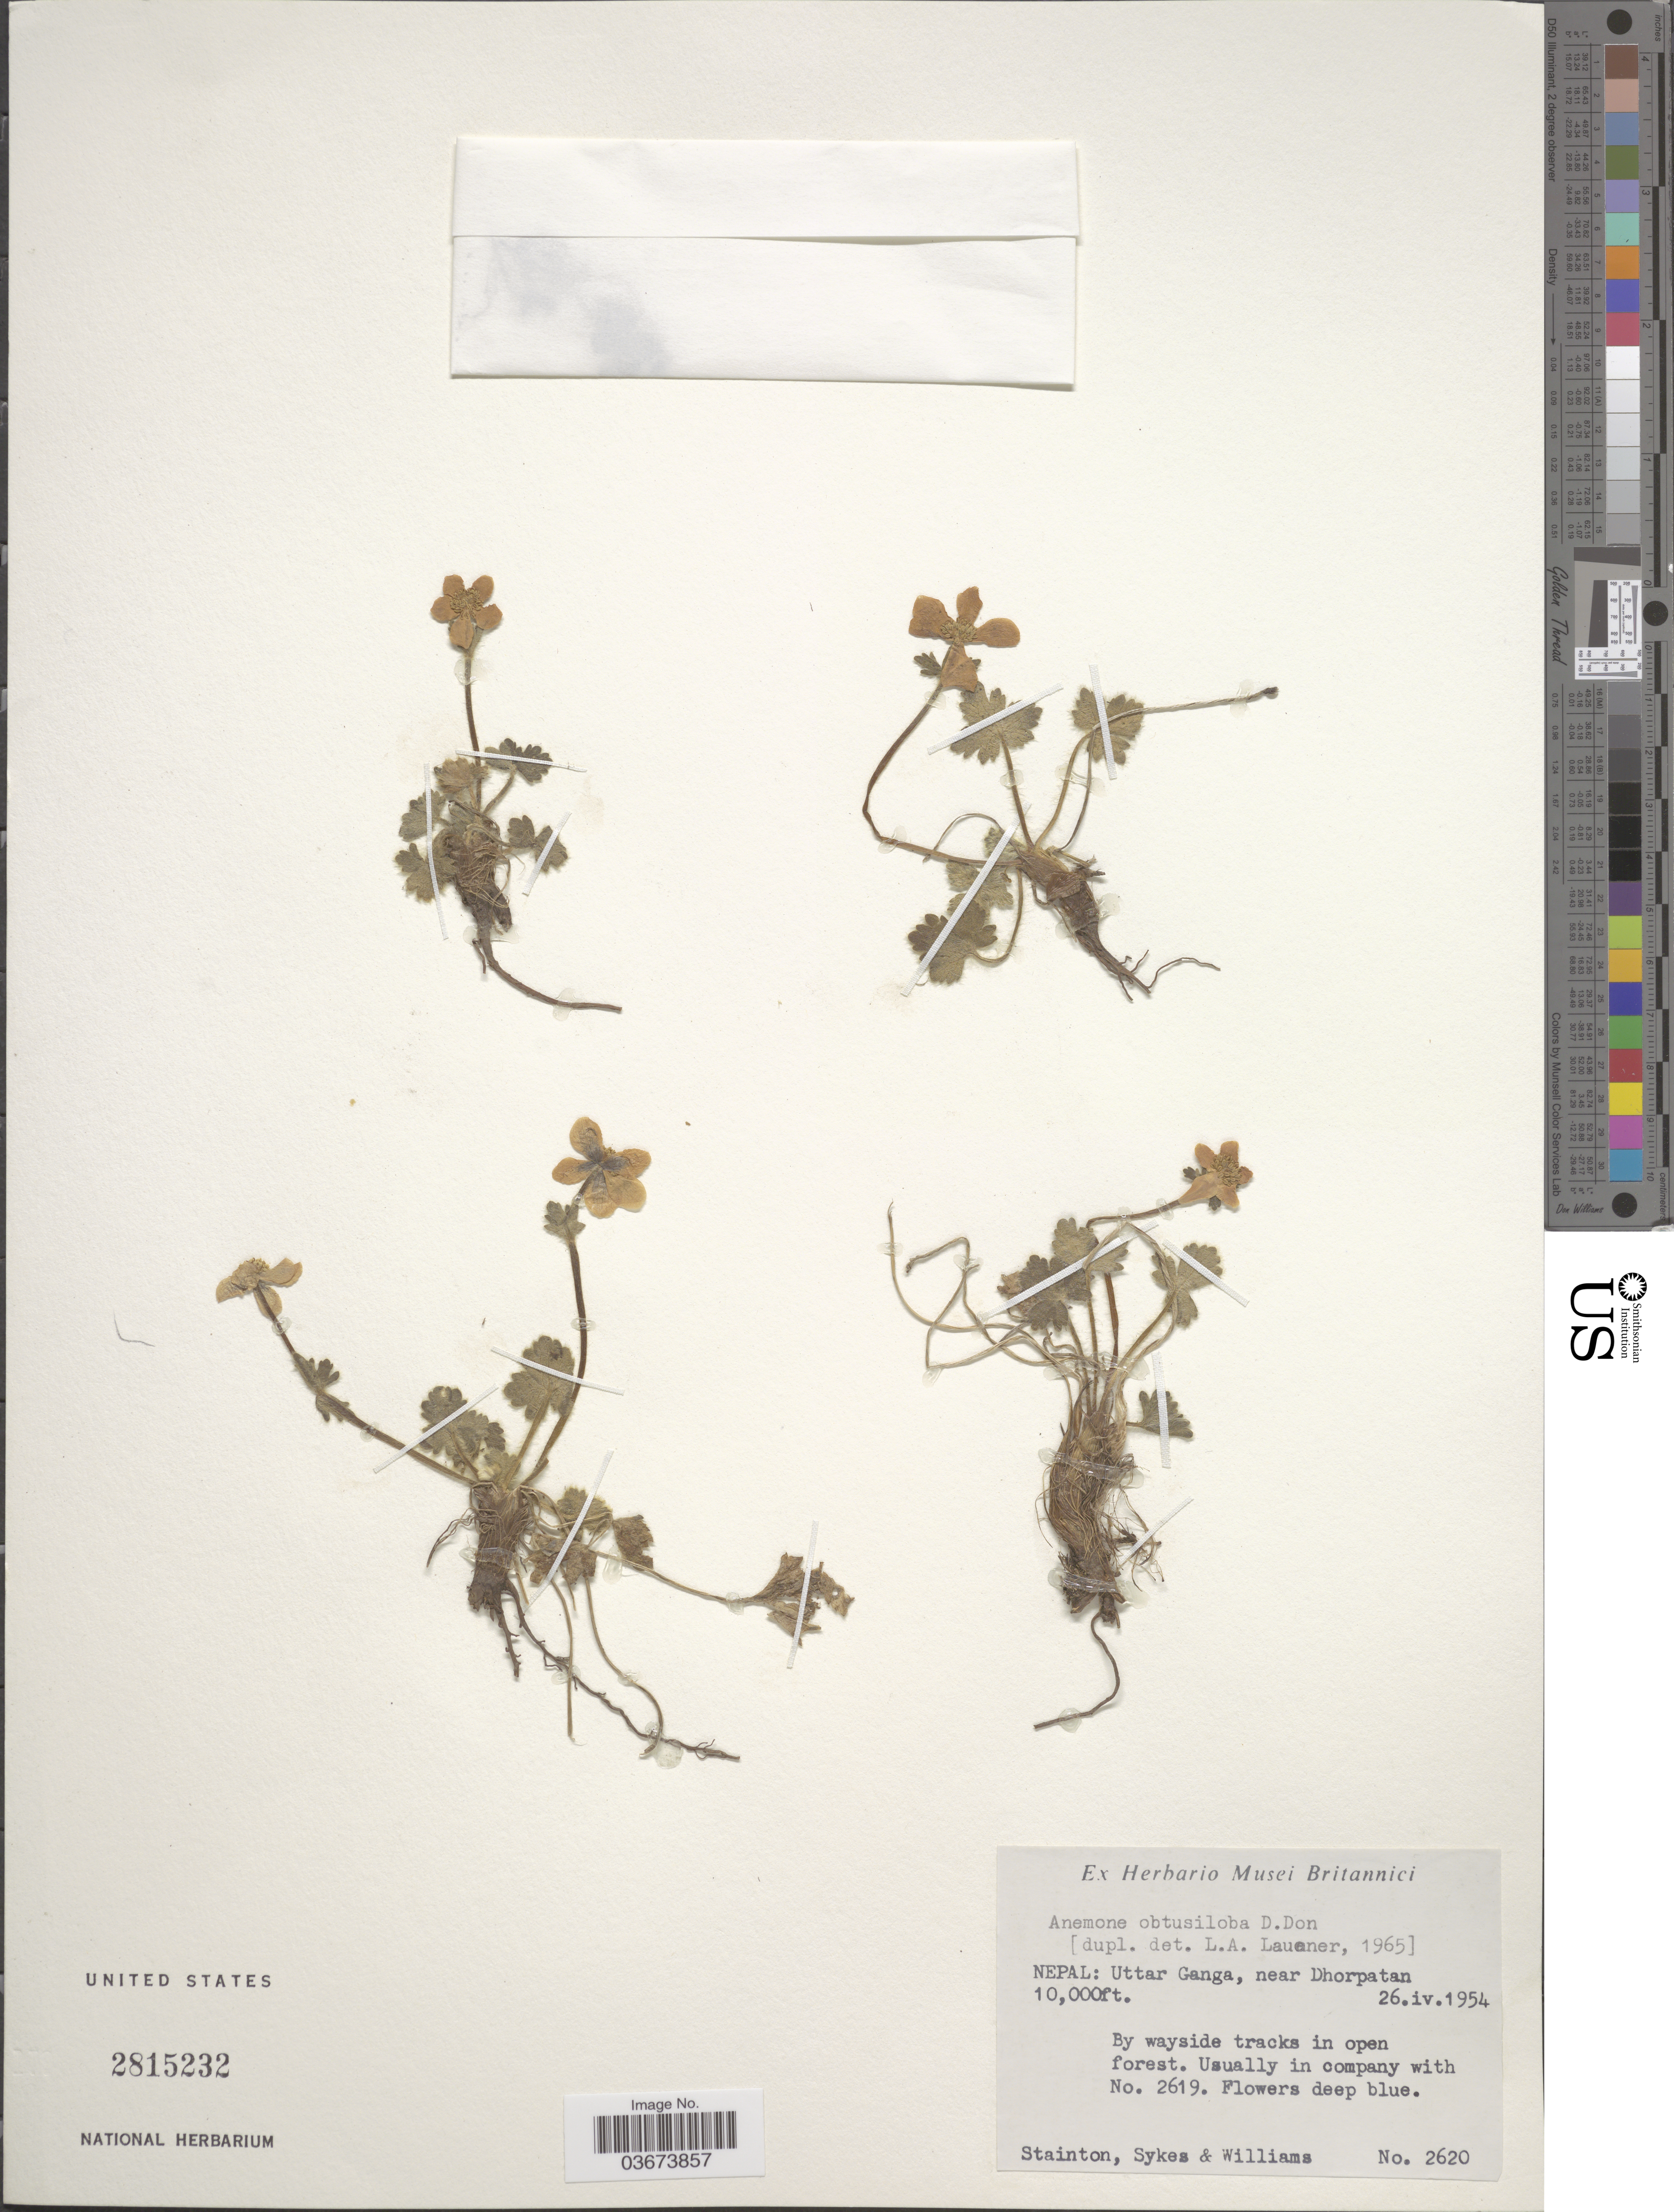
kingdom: Plantae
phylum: Tracheophyta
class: Magnoliopsida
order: Ranunculales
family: Ranunculaceae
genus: Anemone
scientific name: Anemone obtusiloba subsp. obtusiloba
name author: D. Don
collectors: -. Stainton, Sykes, -- & -- Williams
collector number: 2620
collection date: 1954-04-26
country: Nepal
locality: Uttar Ganga, near Dhorpatan.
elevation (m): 3048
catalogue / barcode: US 2815232